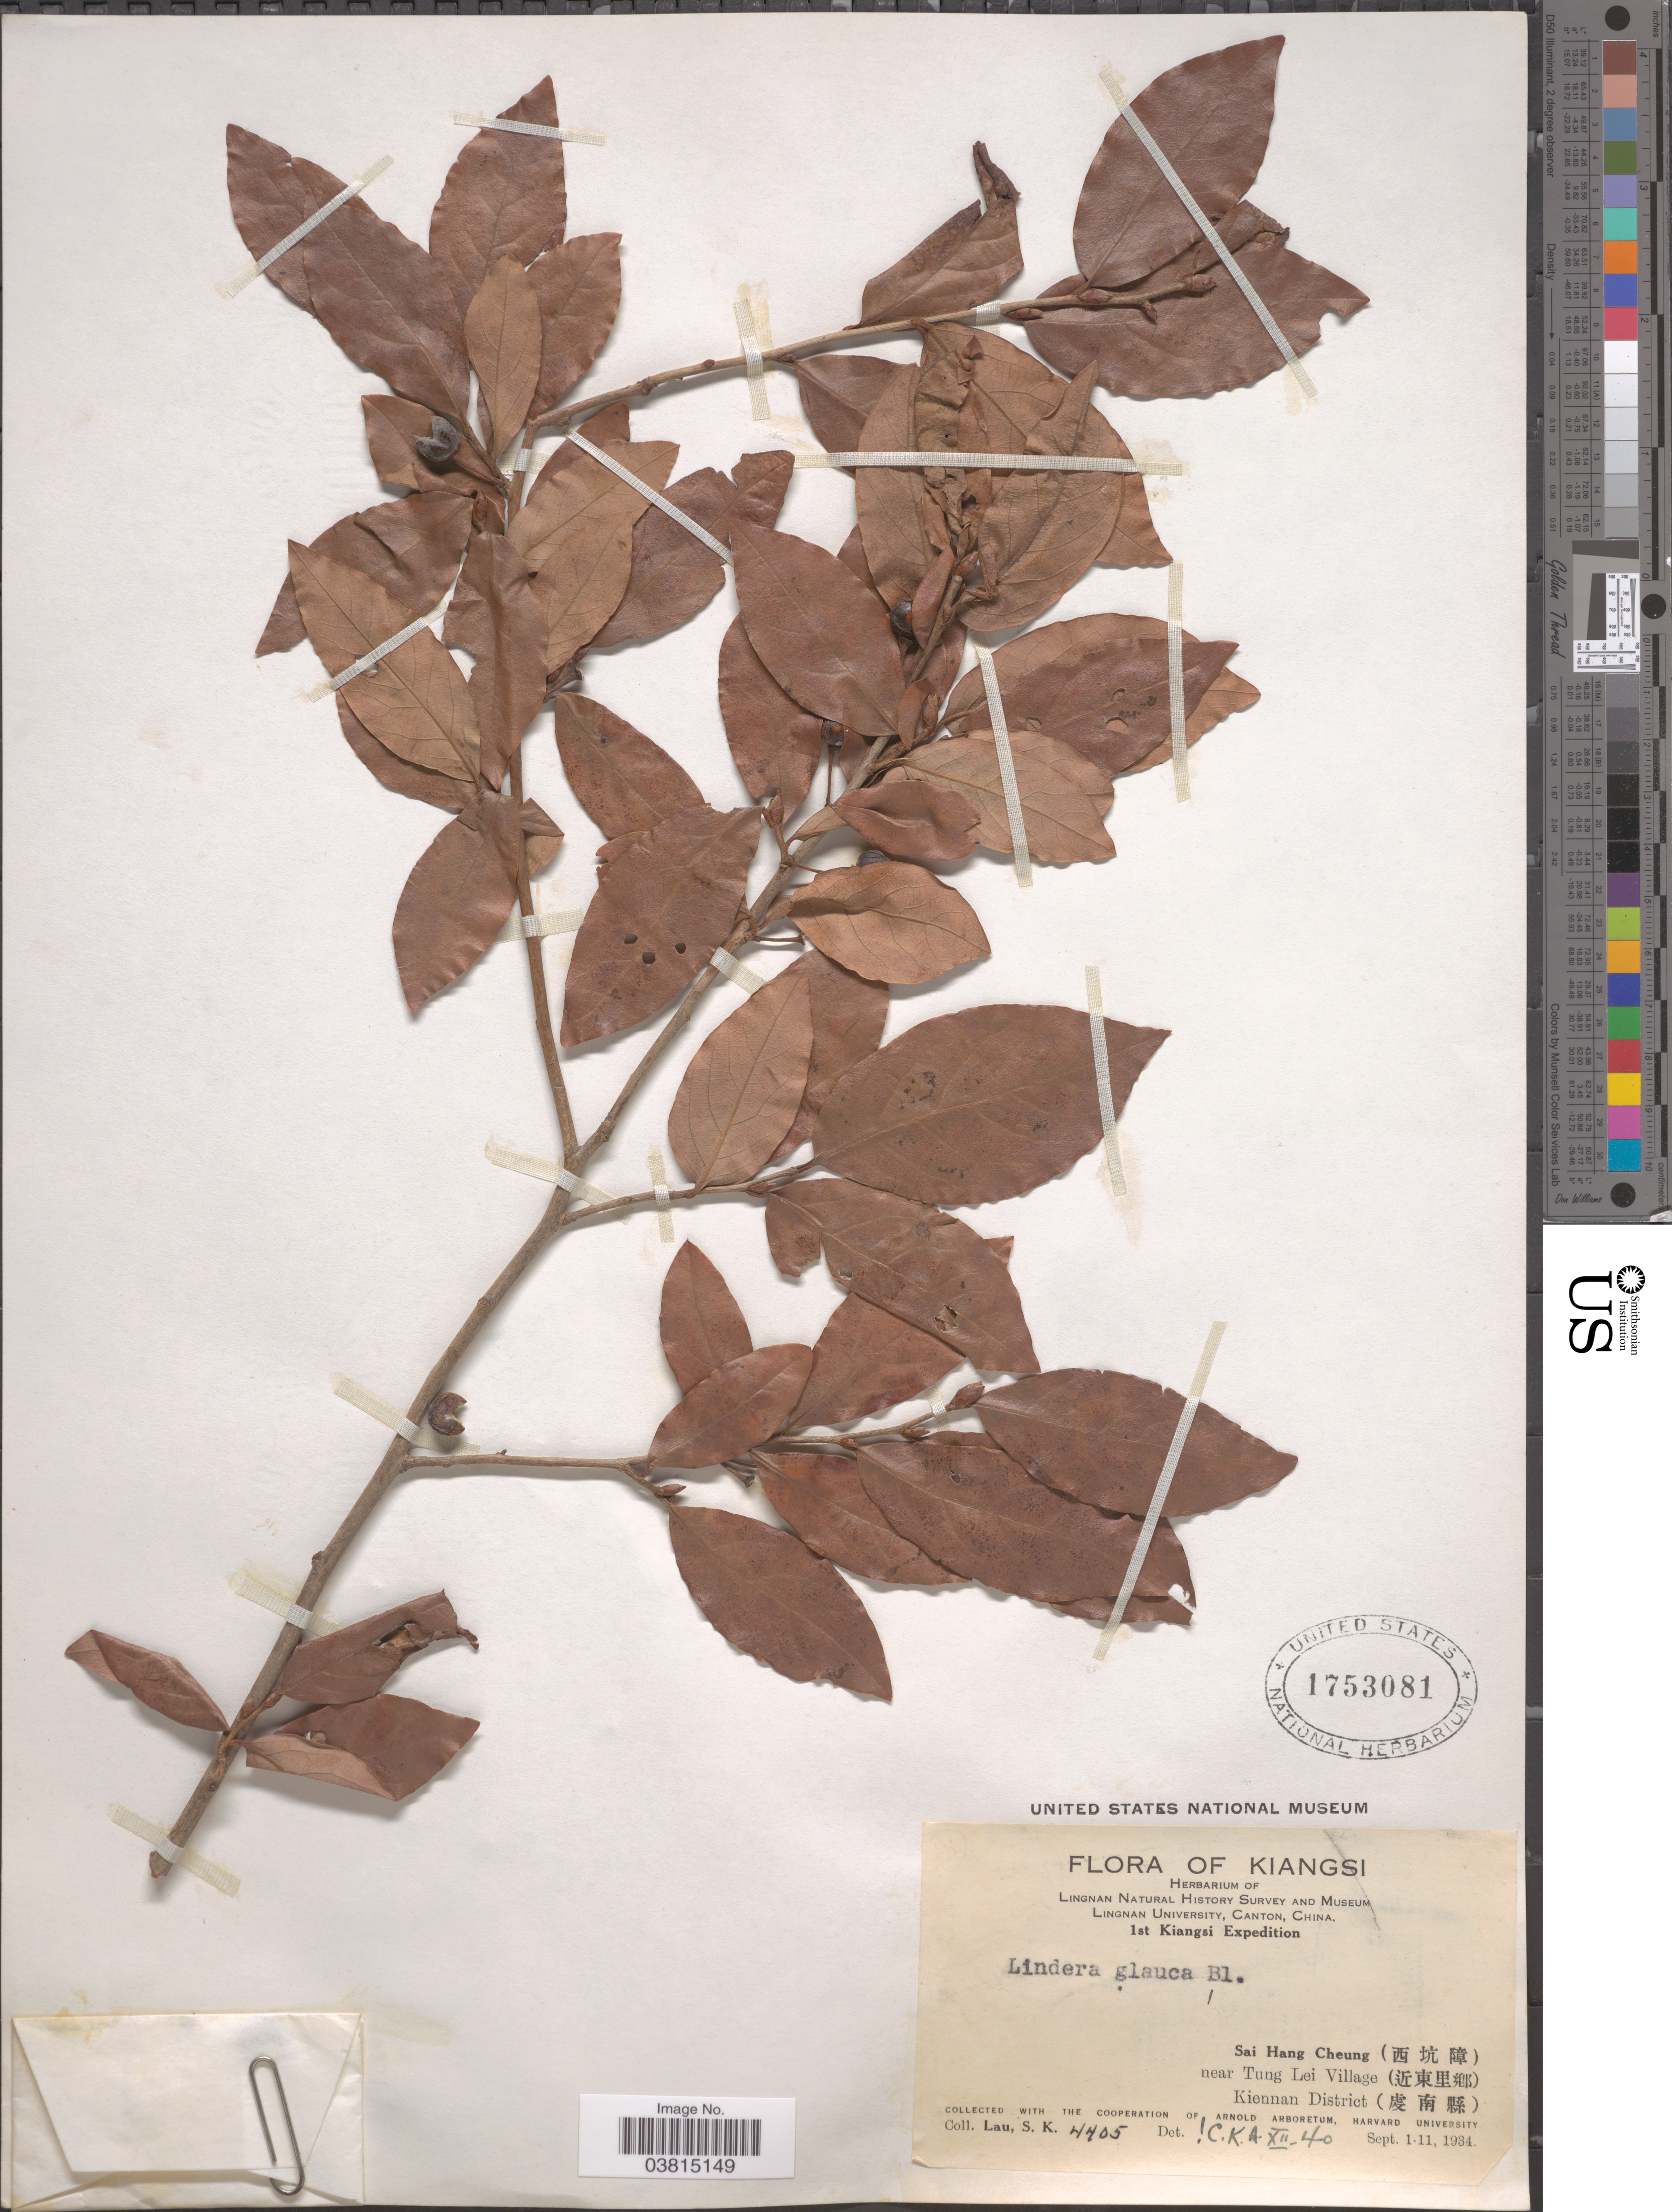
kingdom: Plantae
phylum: Tracheophyta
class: Magnoliopsida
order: Laurales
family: Lauraceae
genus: Lindera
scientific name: Lindera glauca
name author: (Siebold & Zucc.) Blume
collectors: S. K. Lau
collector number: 4405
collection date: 1934-09-01/1934-09-11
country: China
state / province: Jiangxi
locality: Kiangsi. Sai Hang Cheung (X) near Tung Lei Village (X). Kiennan District (X).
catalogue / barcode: US 1753081